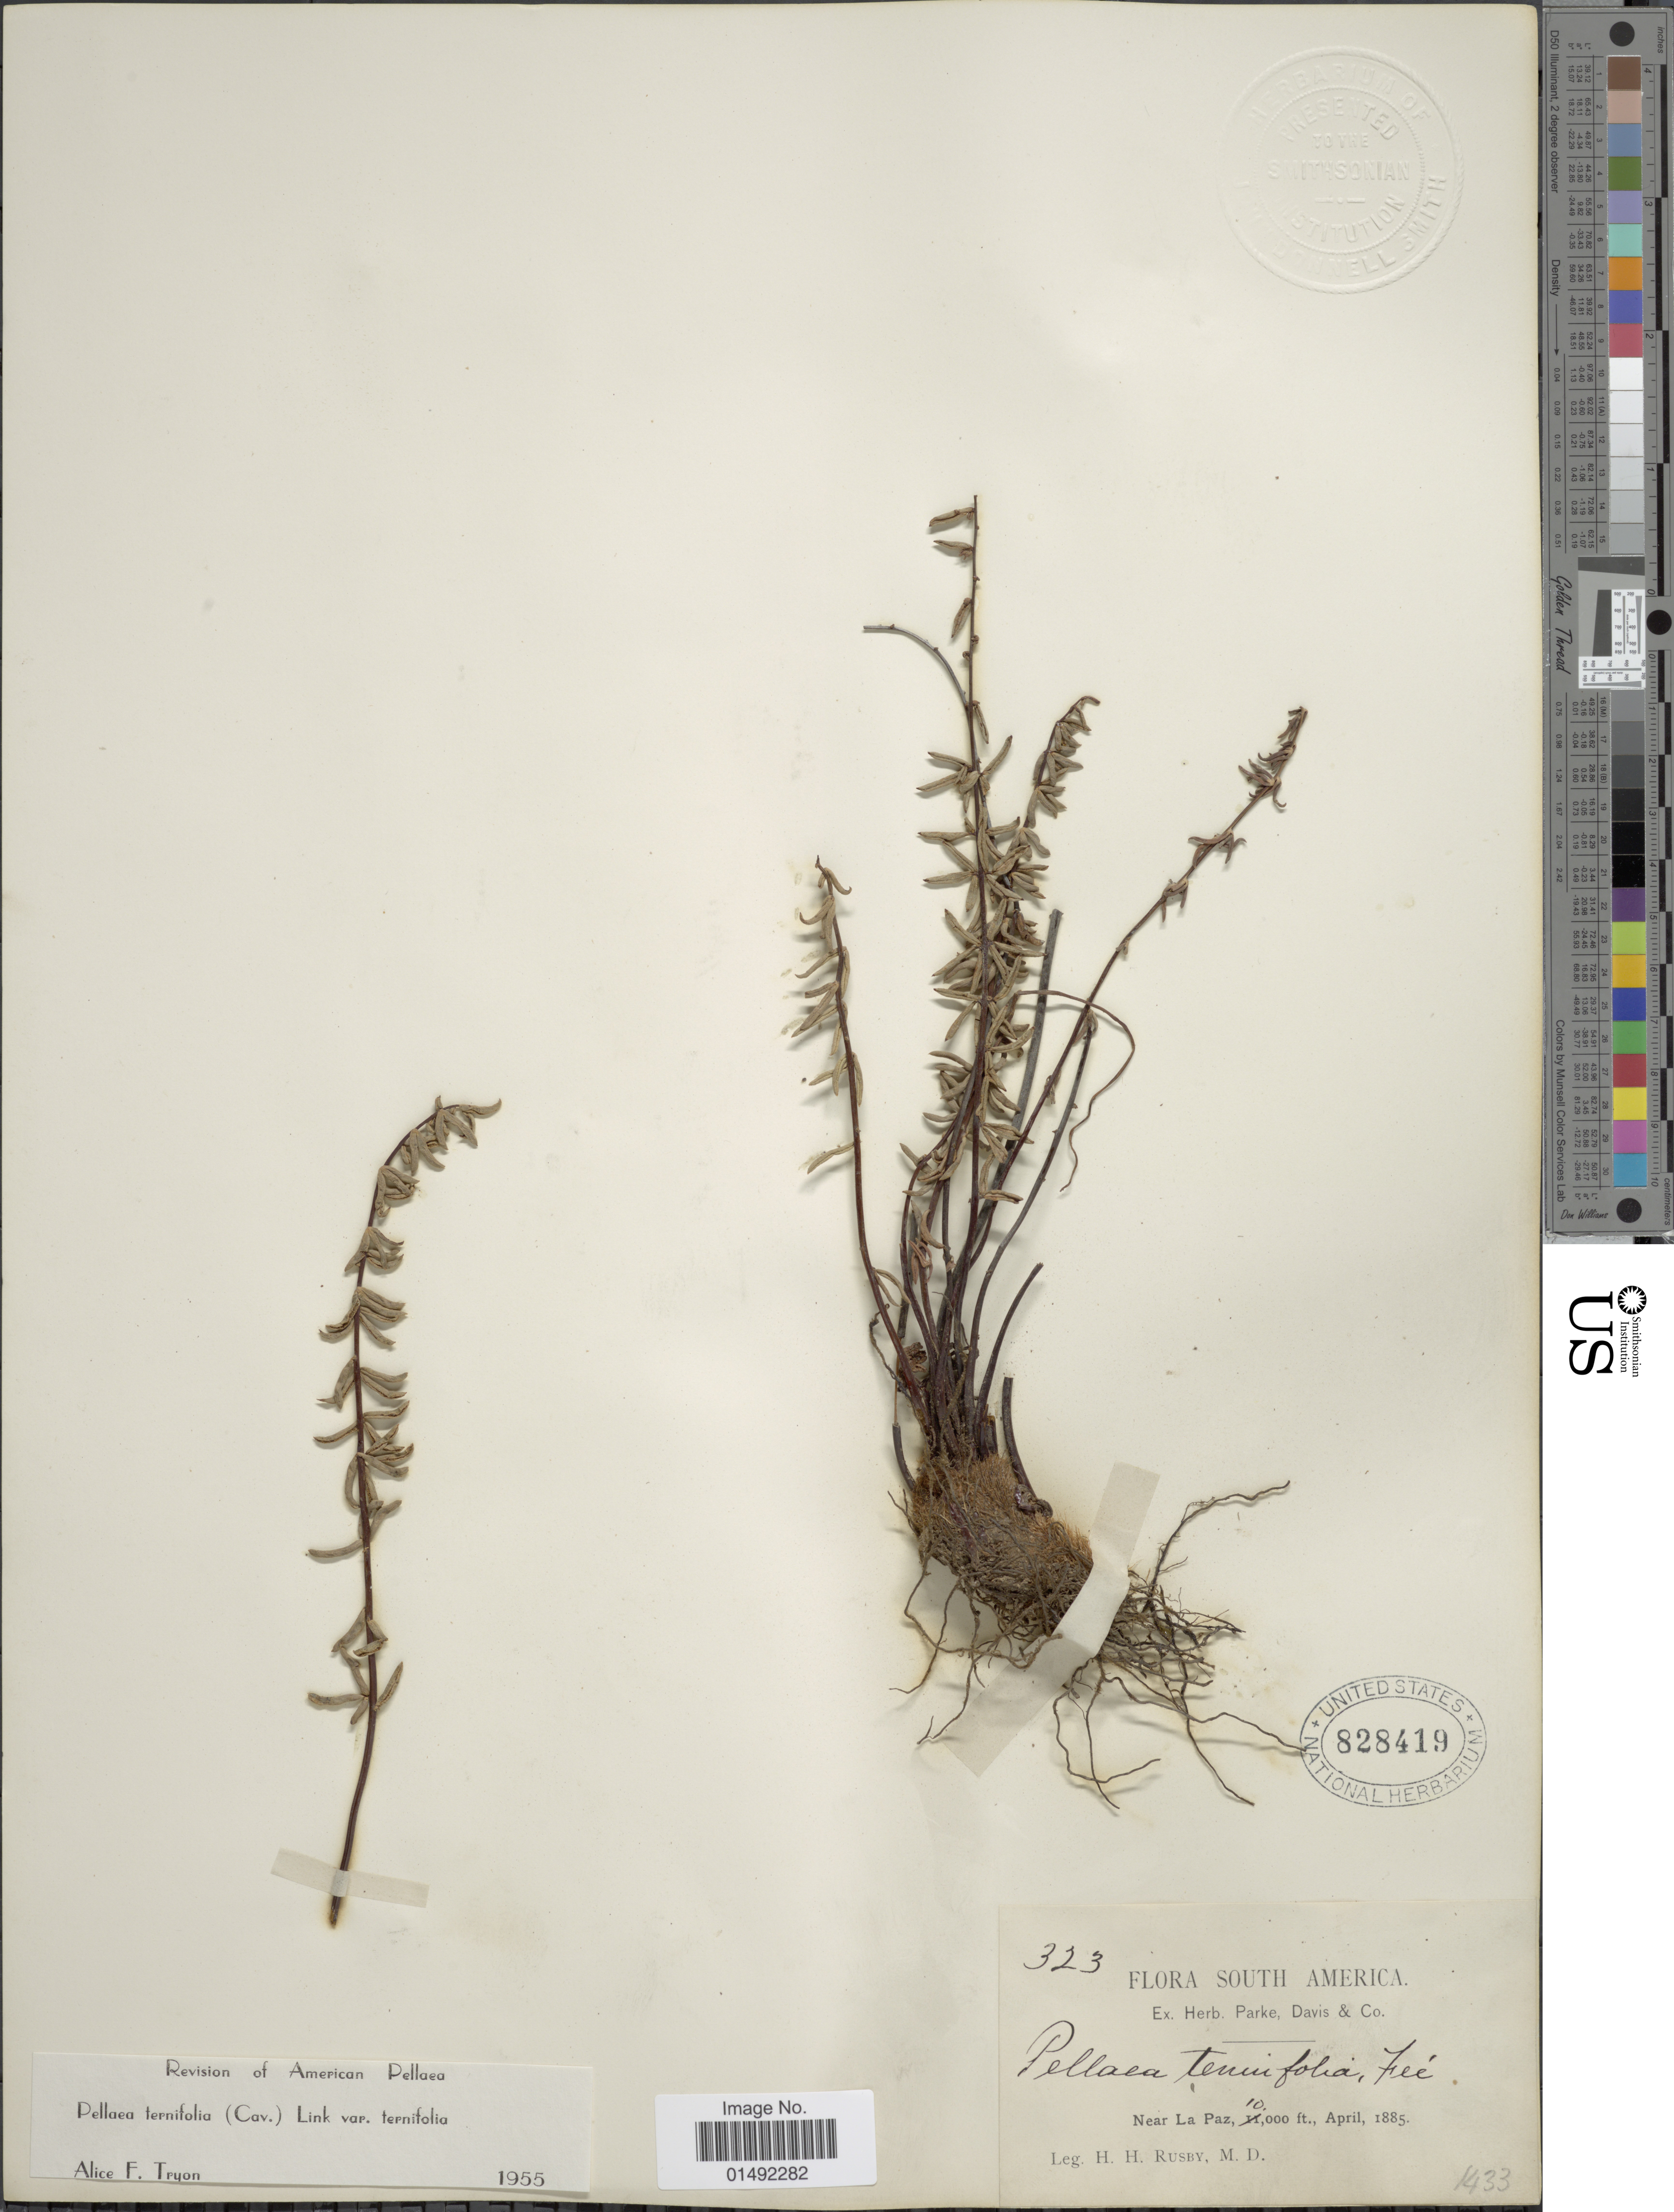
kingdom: Plantae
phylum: Tracheophyta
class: Polypodiopsida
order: Polypodiales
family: Pteridaceae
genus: Pellaea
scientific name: Pellaea ternifolia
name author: (Cav.) Link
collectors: H. H. Rusby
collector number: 323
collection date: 1885-04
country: Bolivia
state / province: La Paz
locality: Near La Paz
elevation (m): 3048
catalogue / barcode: US 828419